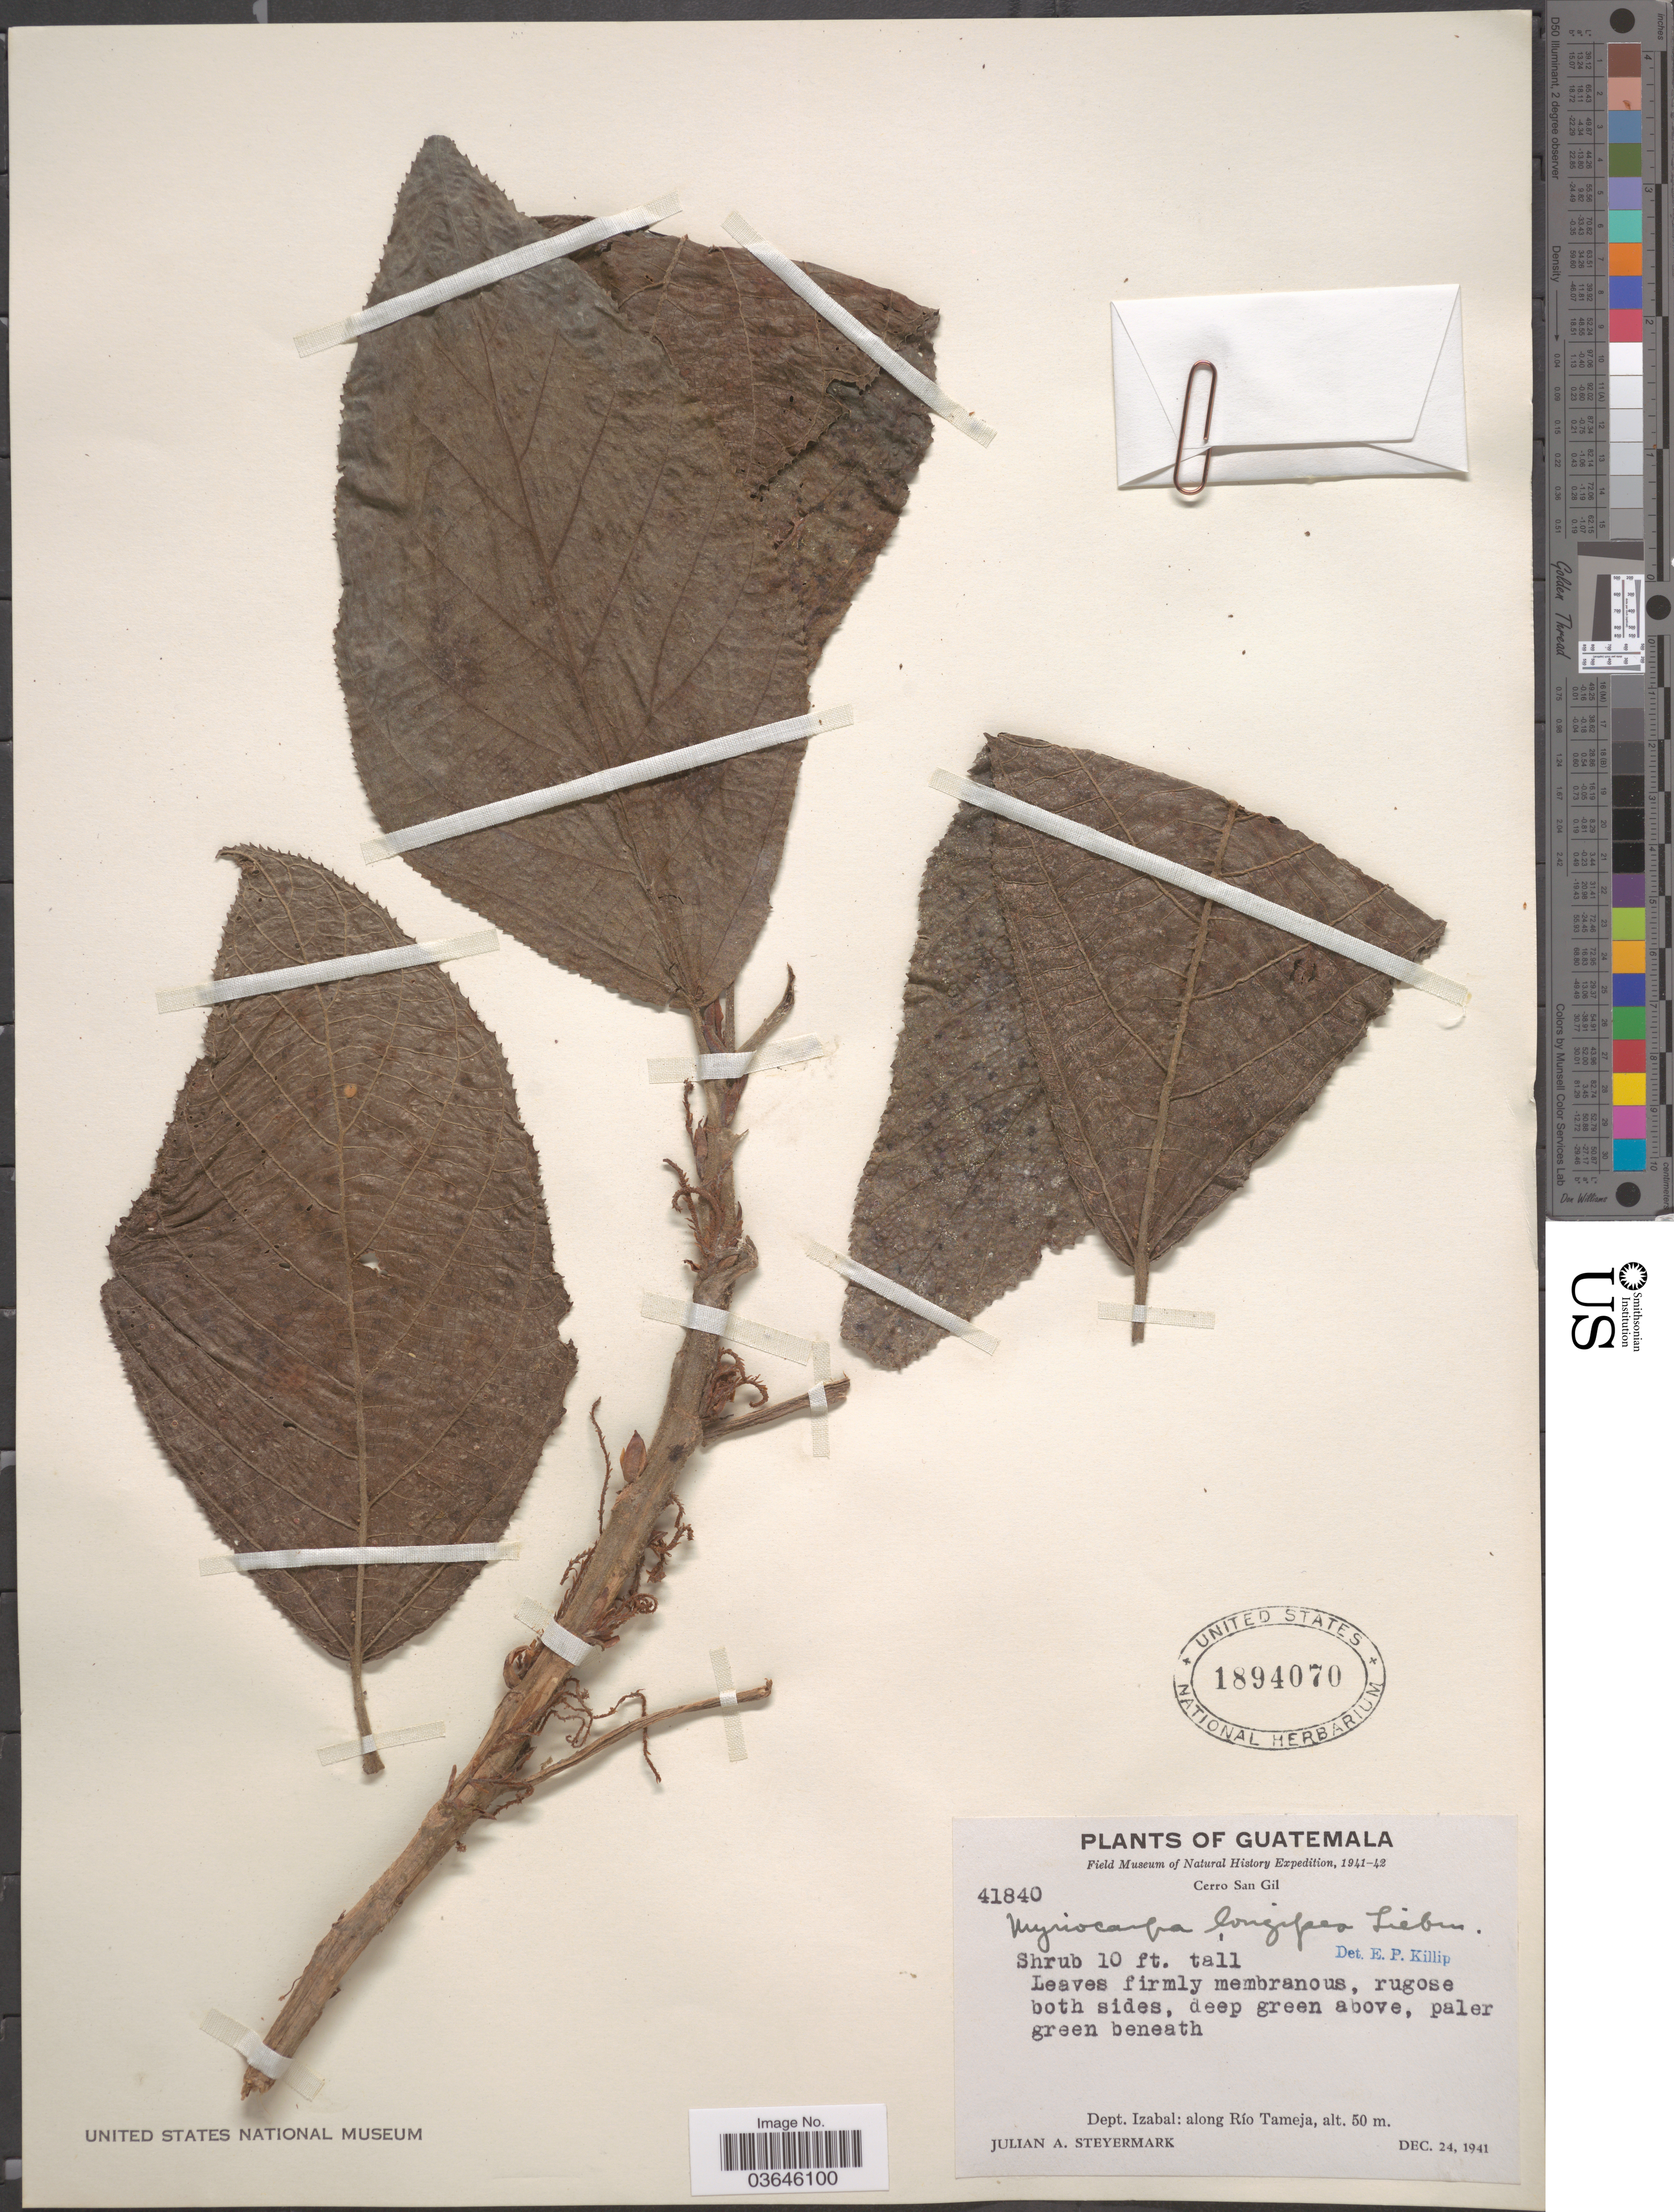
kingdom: Plantae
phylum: Tracheophyta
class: Magnoliopsida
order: Rosales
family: Urticaceae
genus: Myriocarpa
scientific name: Myriocarpa longipes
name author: Liebm.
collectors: J. Steyermark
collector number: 41840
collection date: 1941-12-24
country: Guatemala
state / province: Izabal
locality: Cerro San Gil. Dept. Izabal: along Río Tameja.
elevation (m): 50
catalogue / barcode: US 1894070